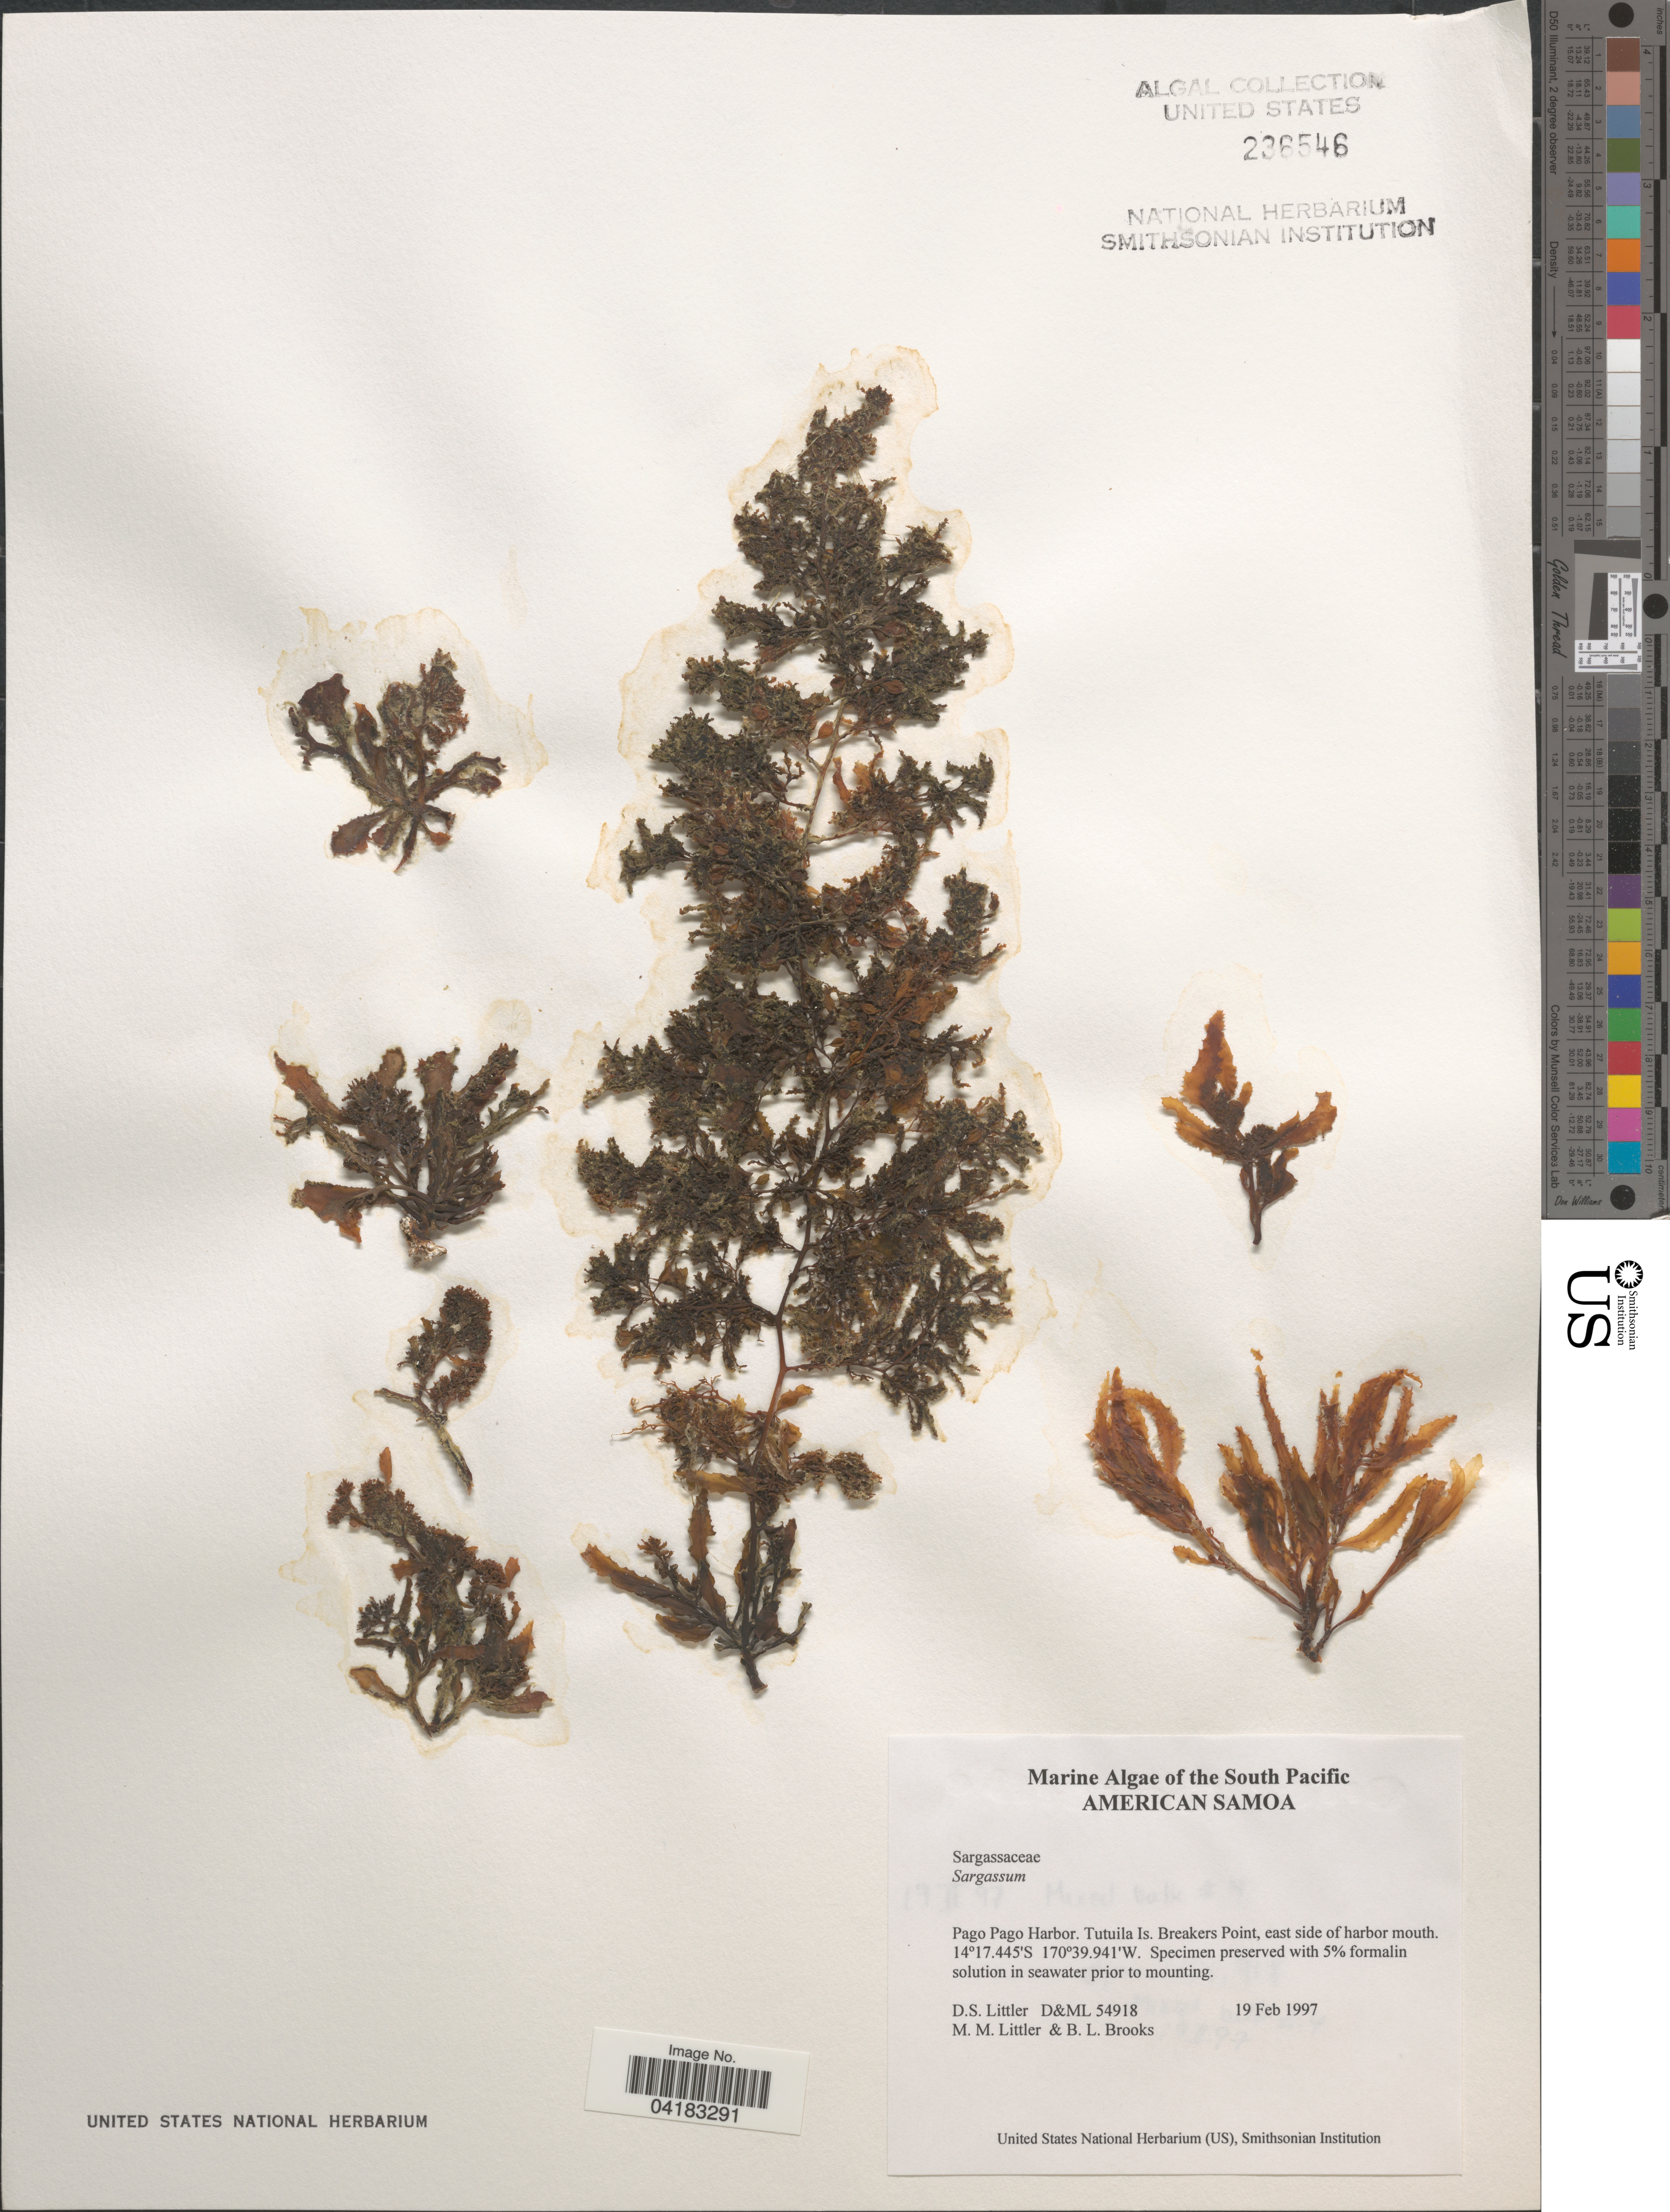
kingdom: Chromista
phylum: Ochrophyta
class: Phaeophyceae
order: Fucales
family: Sargassaceae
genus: Sargassum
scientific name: Sargassum sp.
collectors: D. S. Littler & B. Brooks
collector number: D&ML54918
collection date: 1997-02-19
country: American Samoa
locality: Pago Pago Harbor. Tutuila Is. Breakers Point, east side of harbor mouth.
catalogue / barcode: US 236546